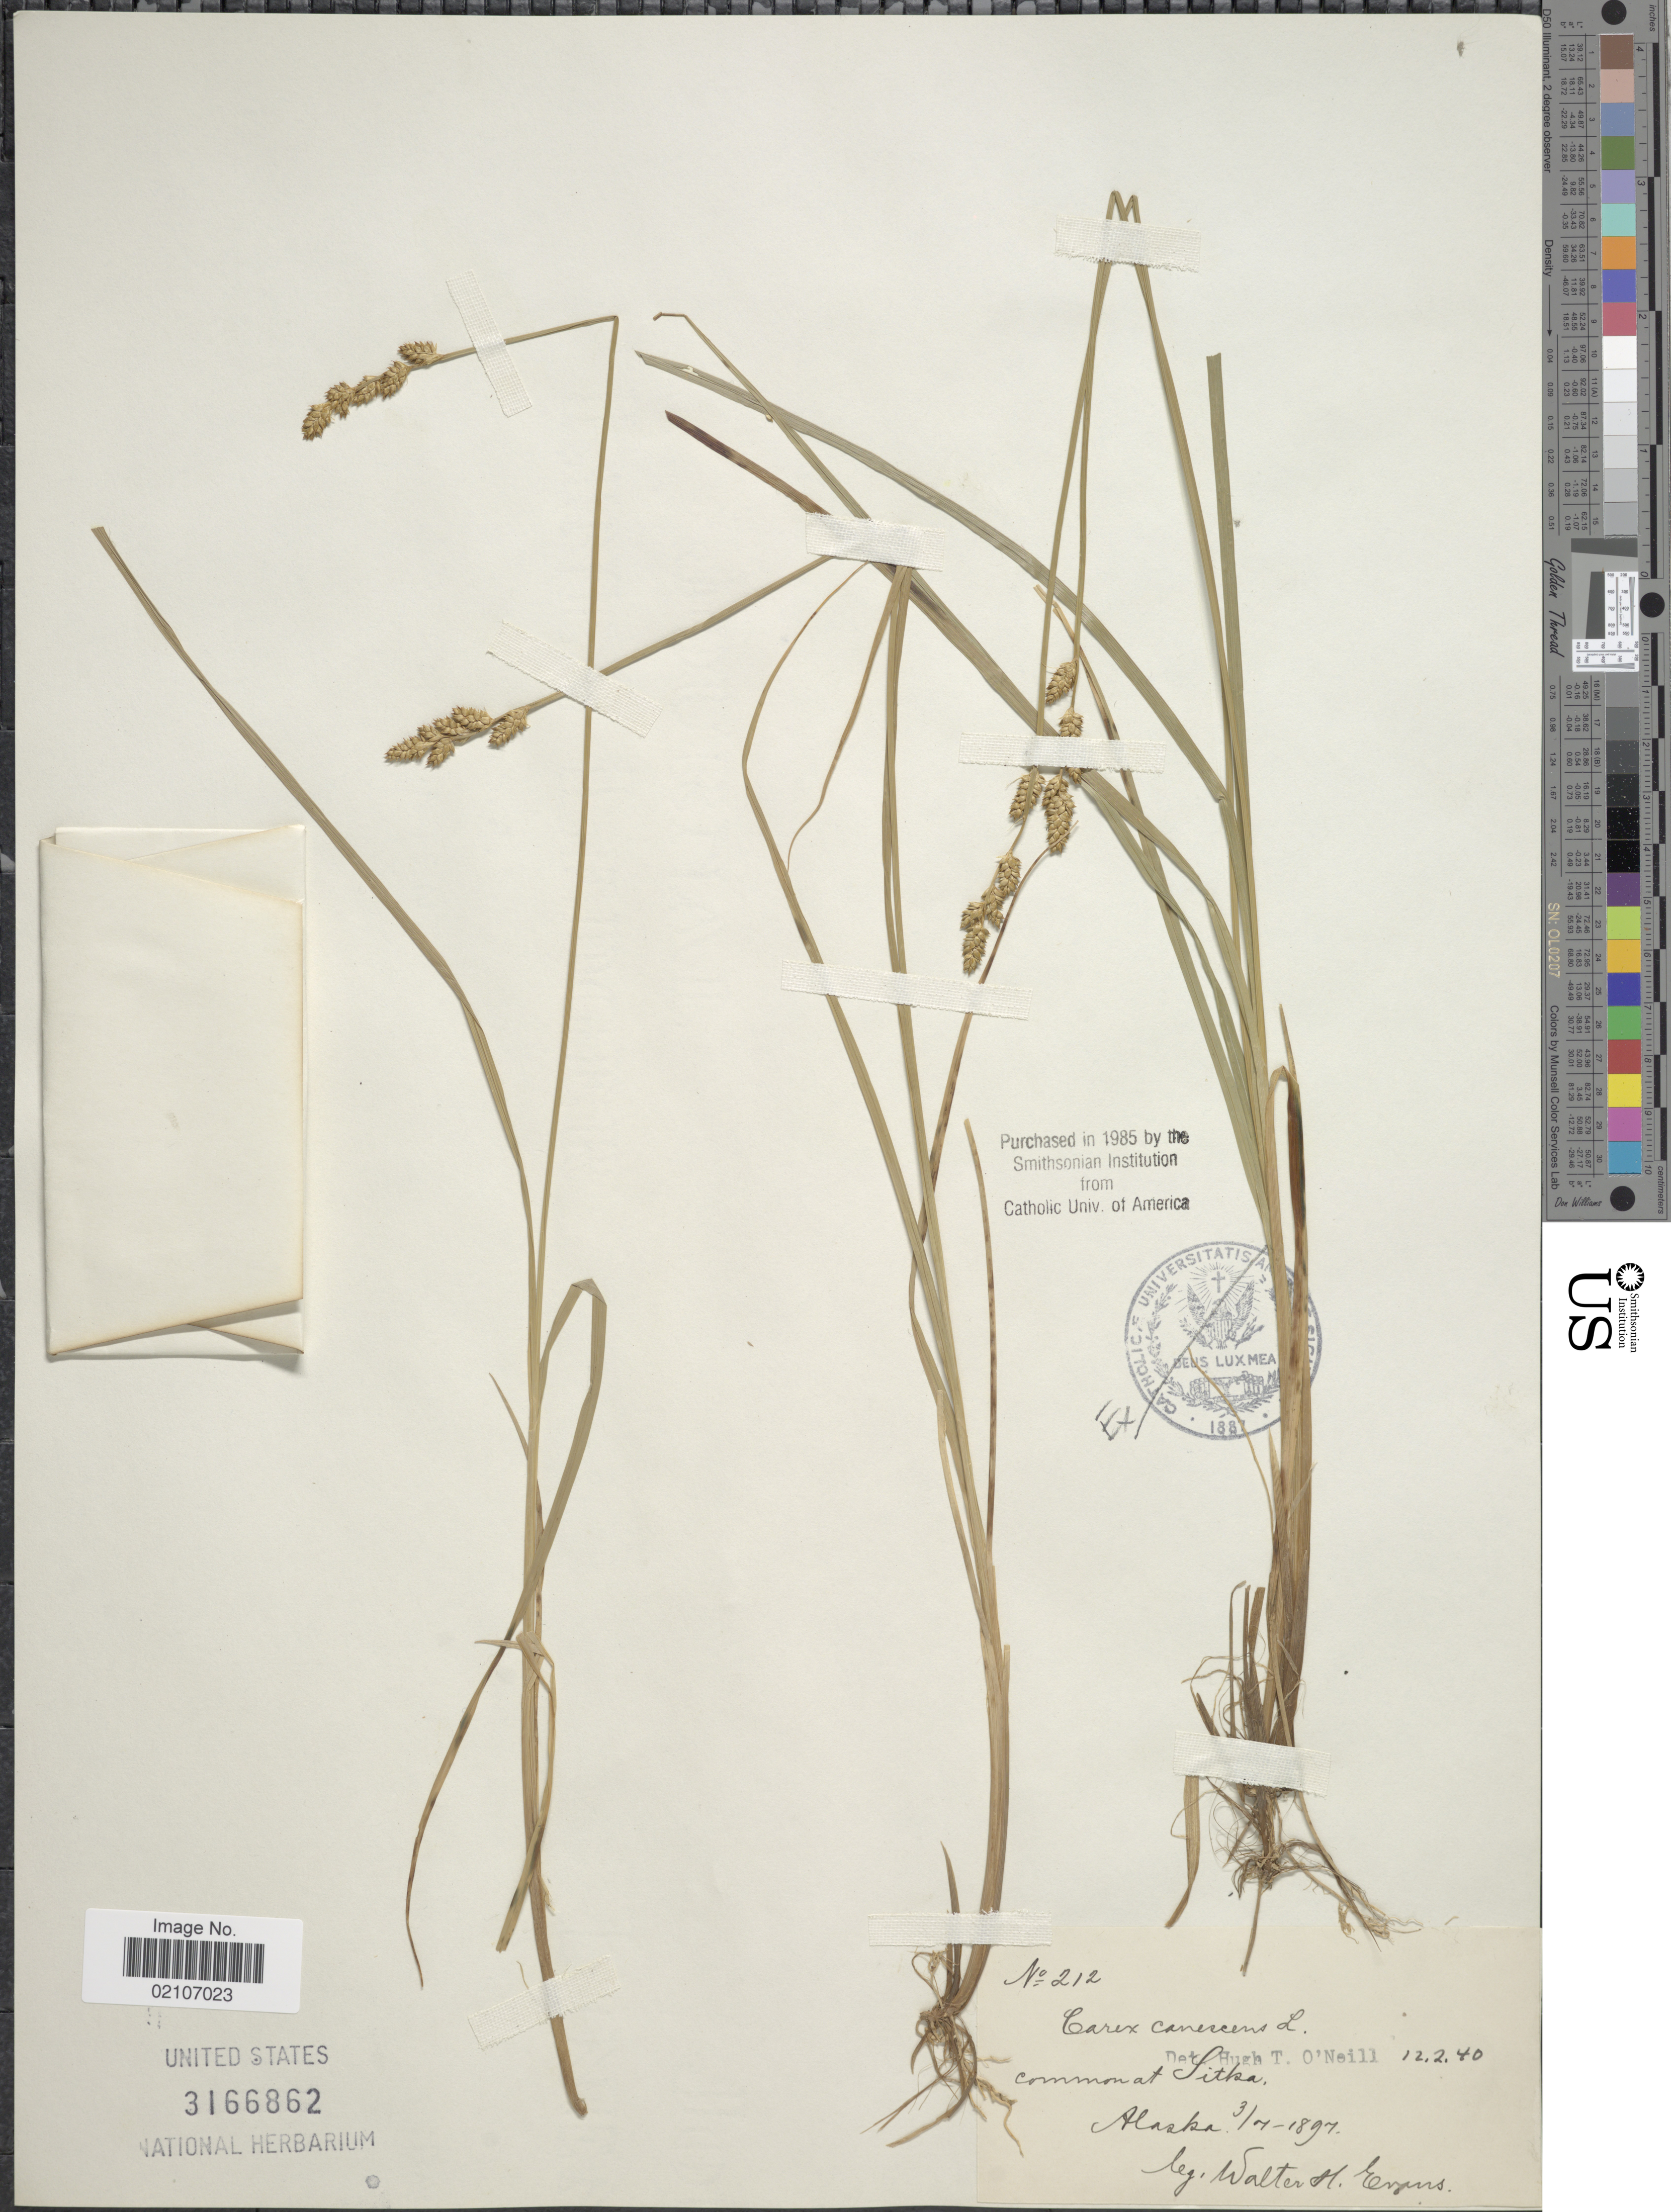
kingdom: Plantae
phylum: Tracheophyta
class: Liliopsida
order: Poales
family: Cyperaceae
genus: Carex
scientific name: Carex canescens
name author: L.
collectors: W. H. Evans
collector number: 212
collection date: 1897-07-03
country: United States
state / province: Alaska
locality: Sitka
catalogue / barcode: US 3166862